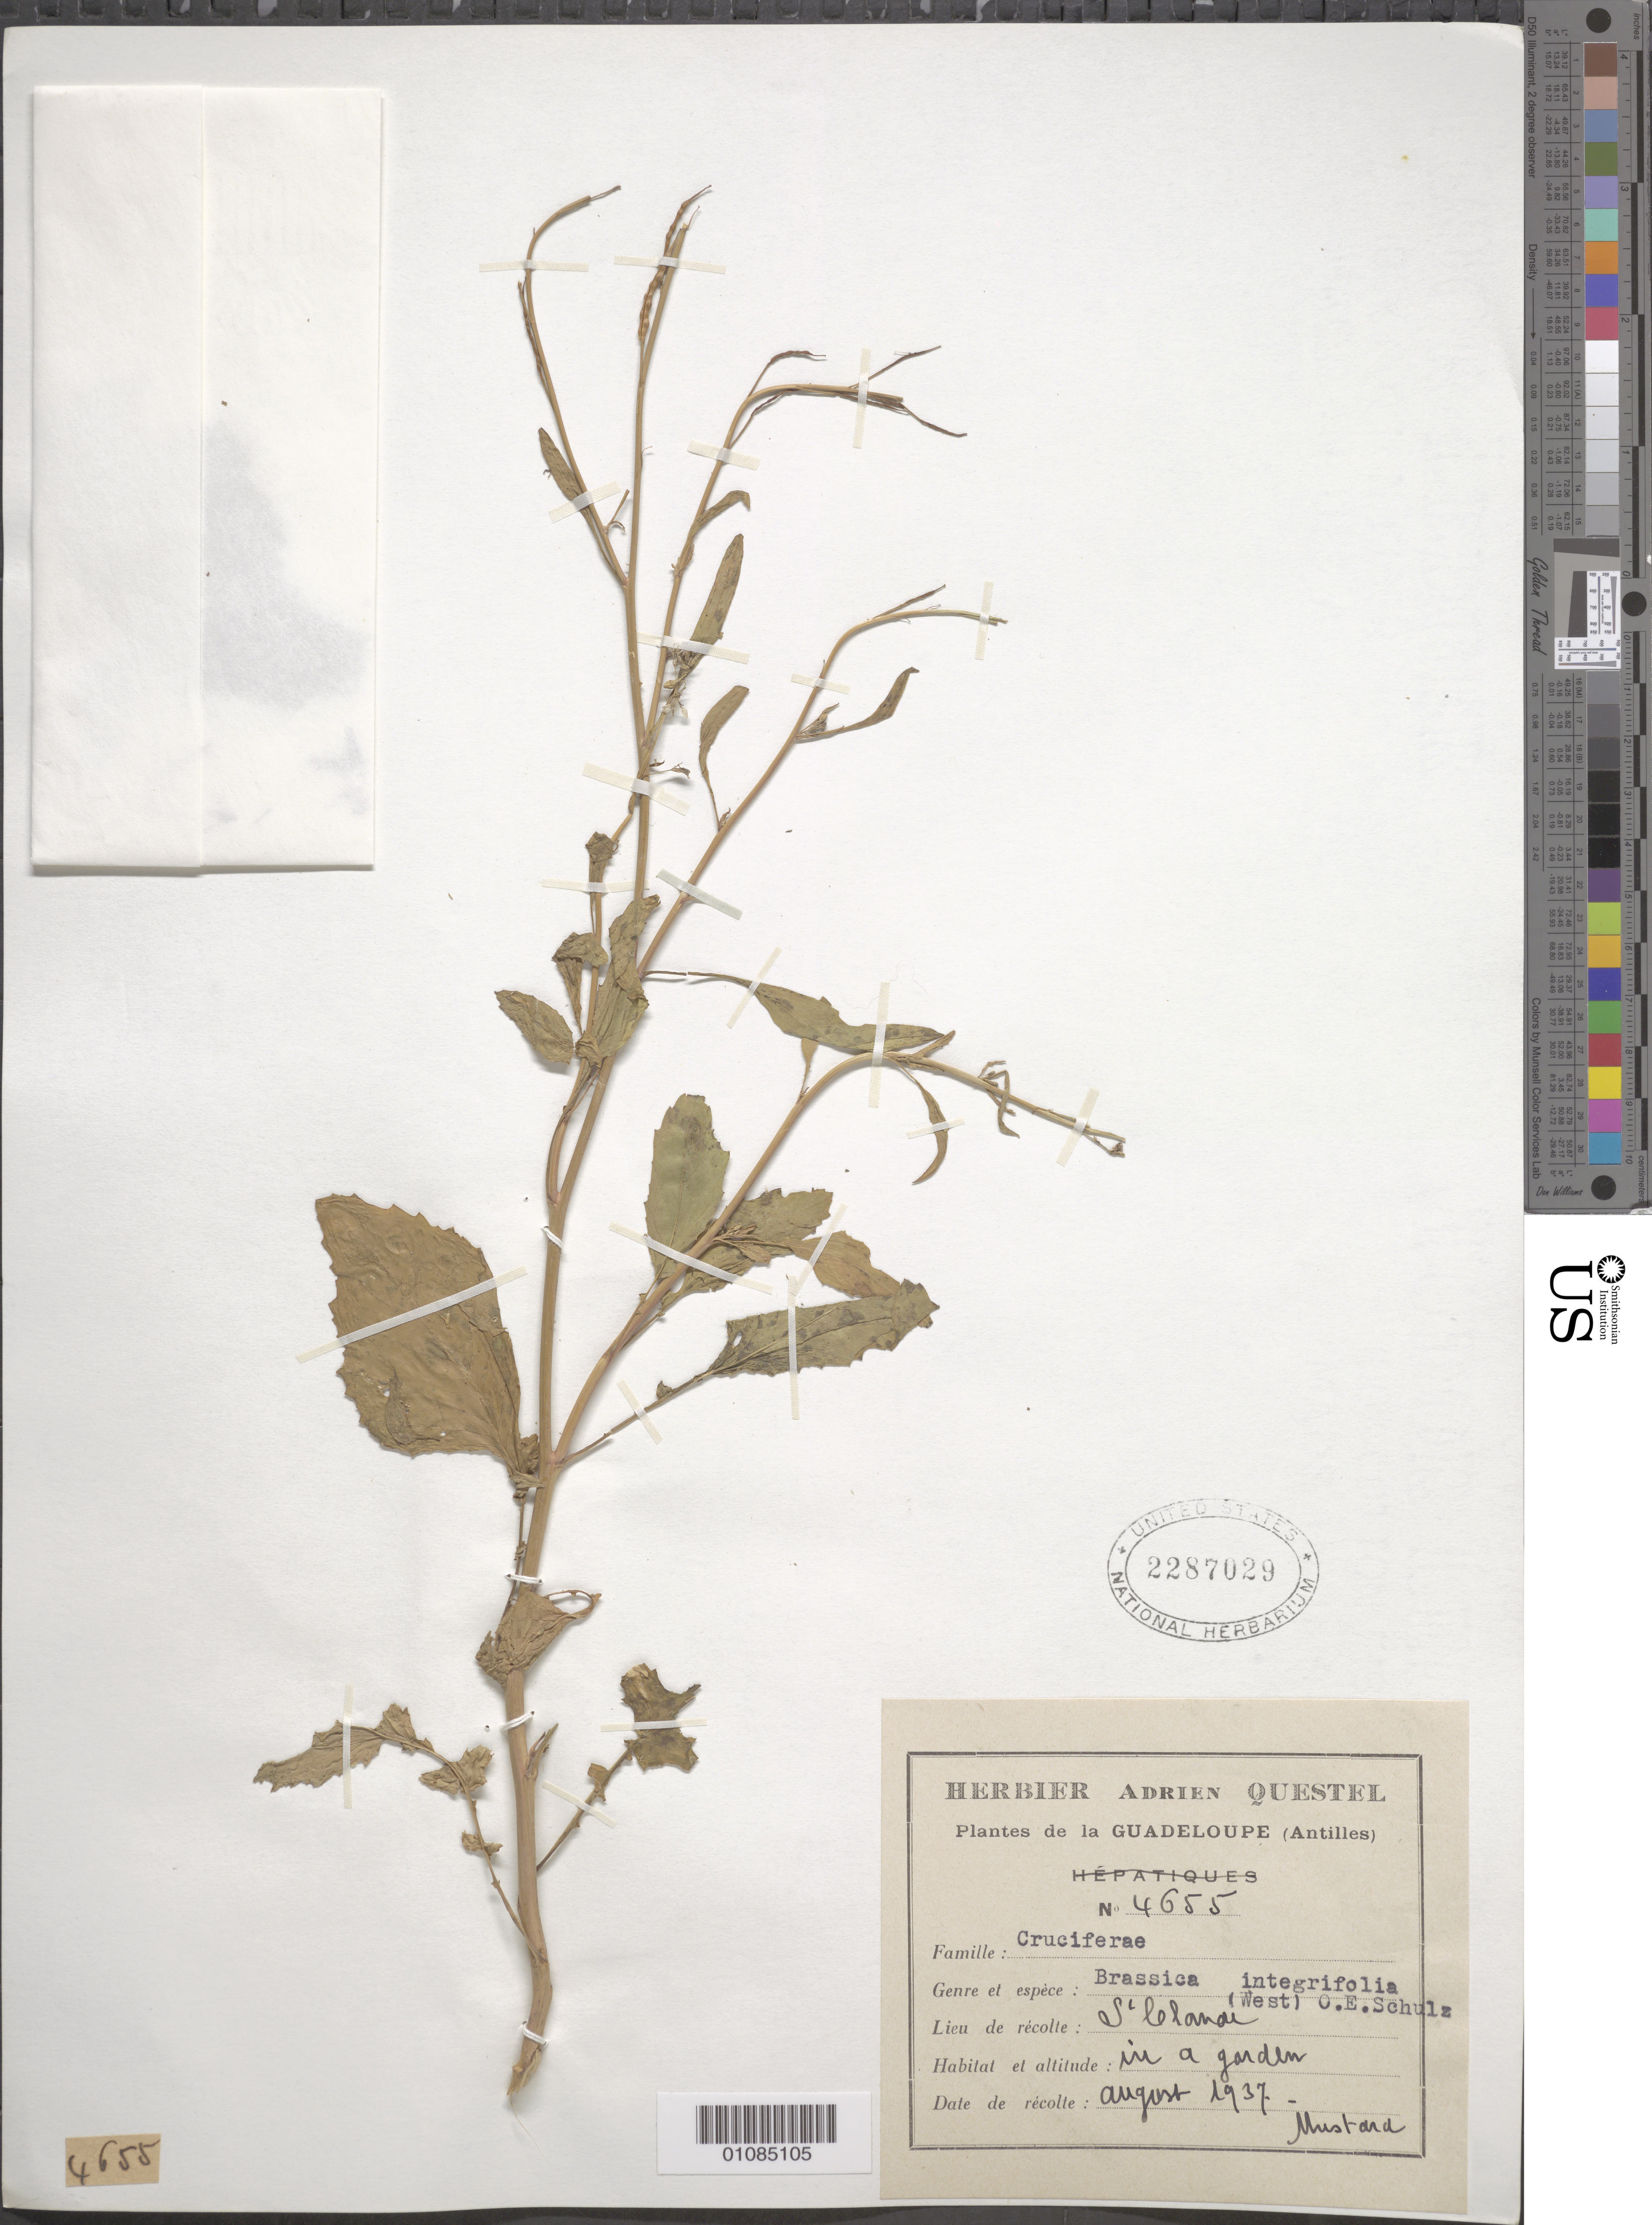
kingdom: Plantae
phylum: Tracheophyta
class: Magnoliopsida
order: Brassicales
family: Brassicaceae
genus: Brassica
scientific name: Brassica integrifolia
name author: (H. West) O.E. Schulz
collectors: A. Questel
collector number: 4655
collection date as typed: Aug 1937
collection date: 1937-08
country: Guadeloupe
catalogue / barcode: US 2287029